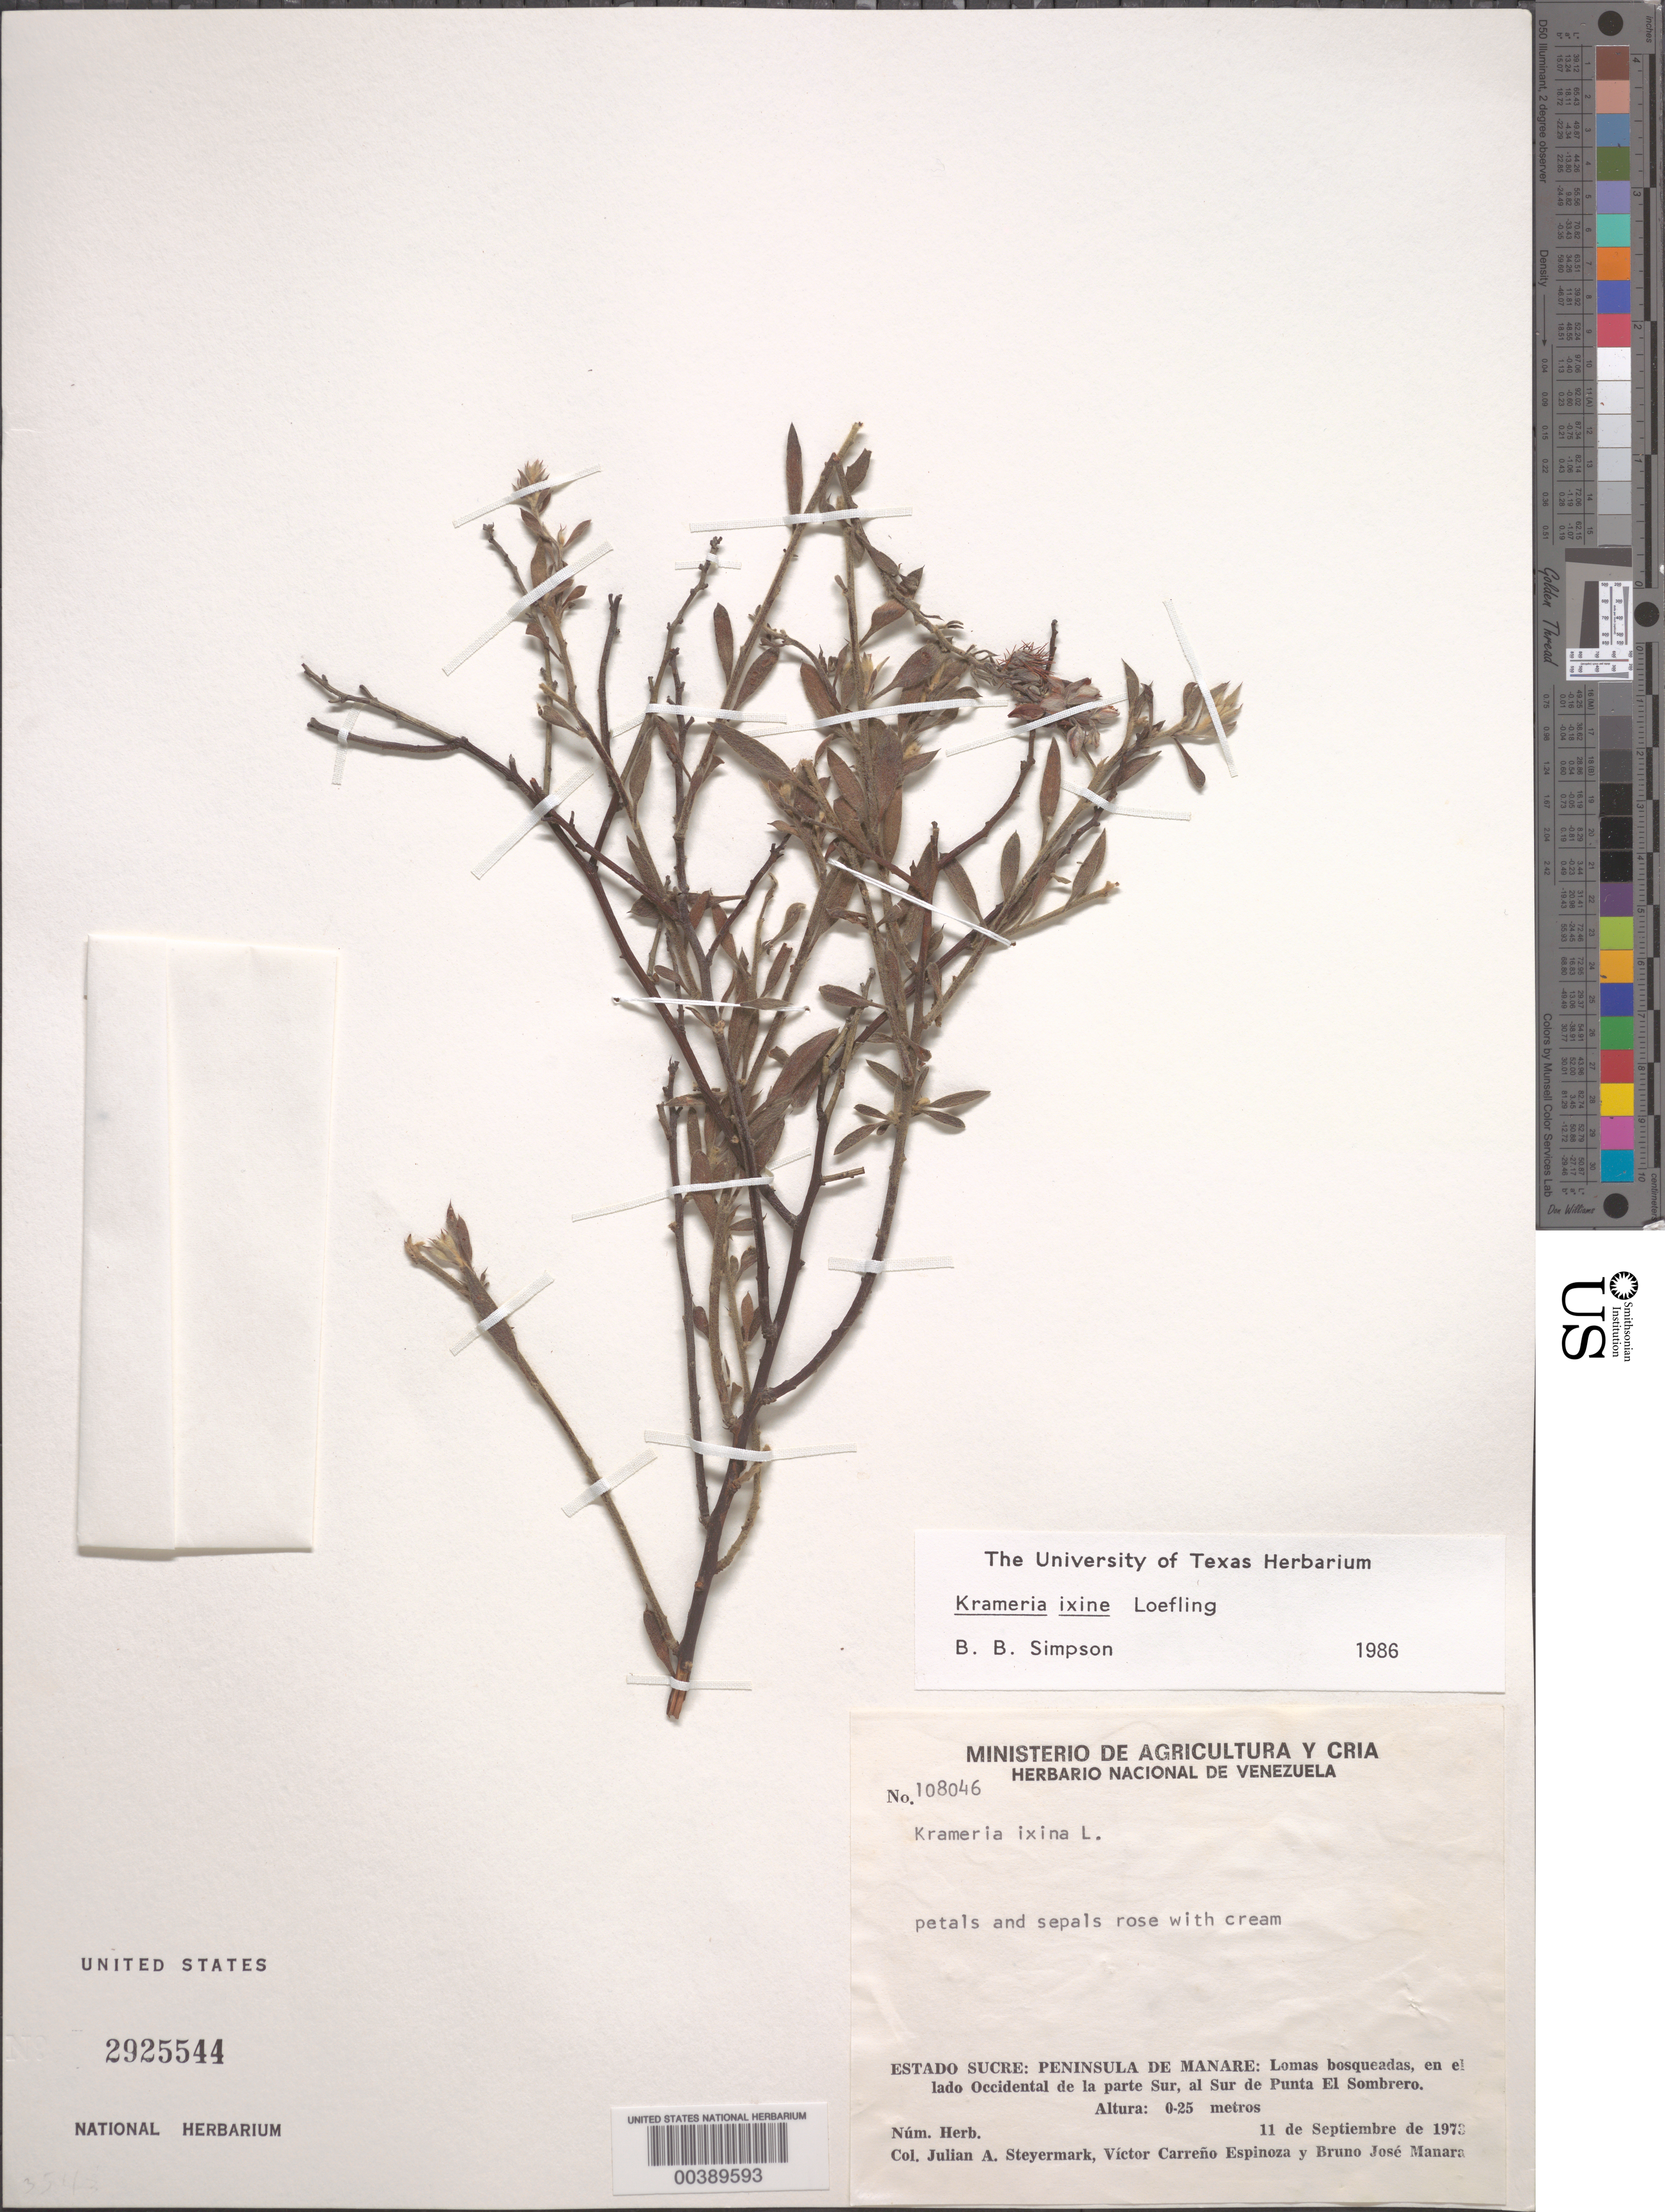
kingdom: Plantae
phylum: Tracheophyta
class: Magnoliopsida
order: Zygophyllales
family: Krameriaceae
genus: Krameria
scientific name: Krameria ixine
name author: L.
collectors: J. Steyermark, V. Carreño E. & B. Manara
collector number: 108046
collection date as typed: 11 Sep 1973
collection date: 1973-09-11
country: Venezuela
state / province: Sucre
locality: Peninsula de manare; occidental de la parte sur, al sur de punta el sombrero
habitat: Lomas bosqueadas, en el lado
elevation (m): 0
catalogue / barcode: US 2925544